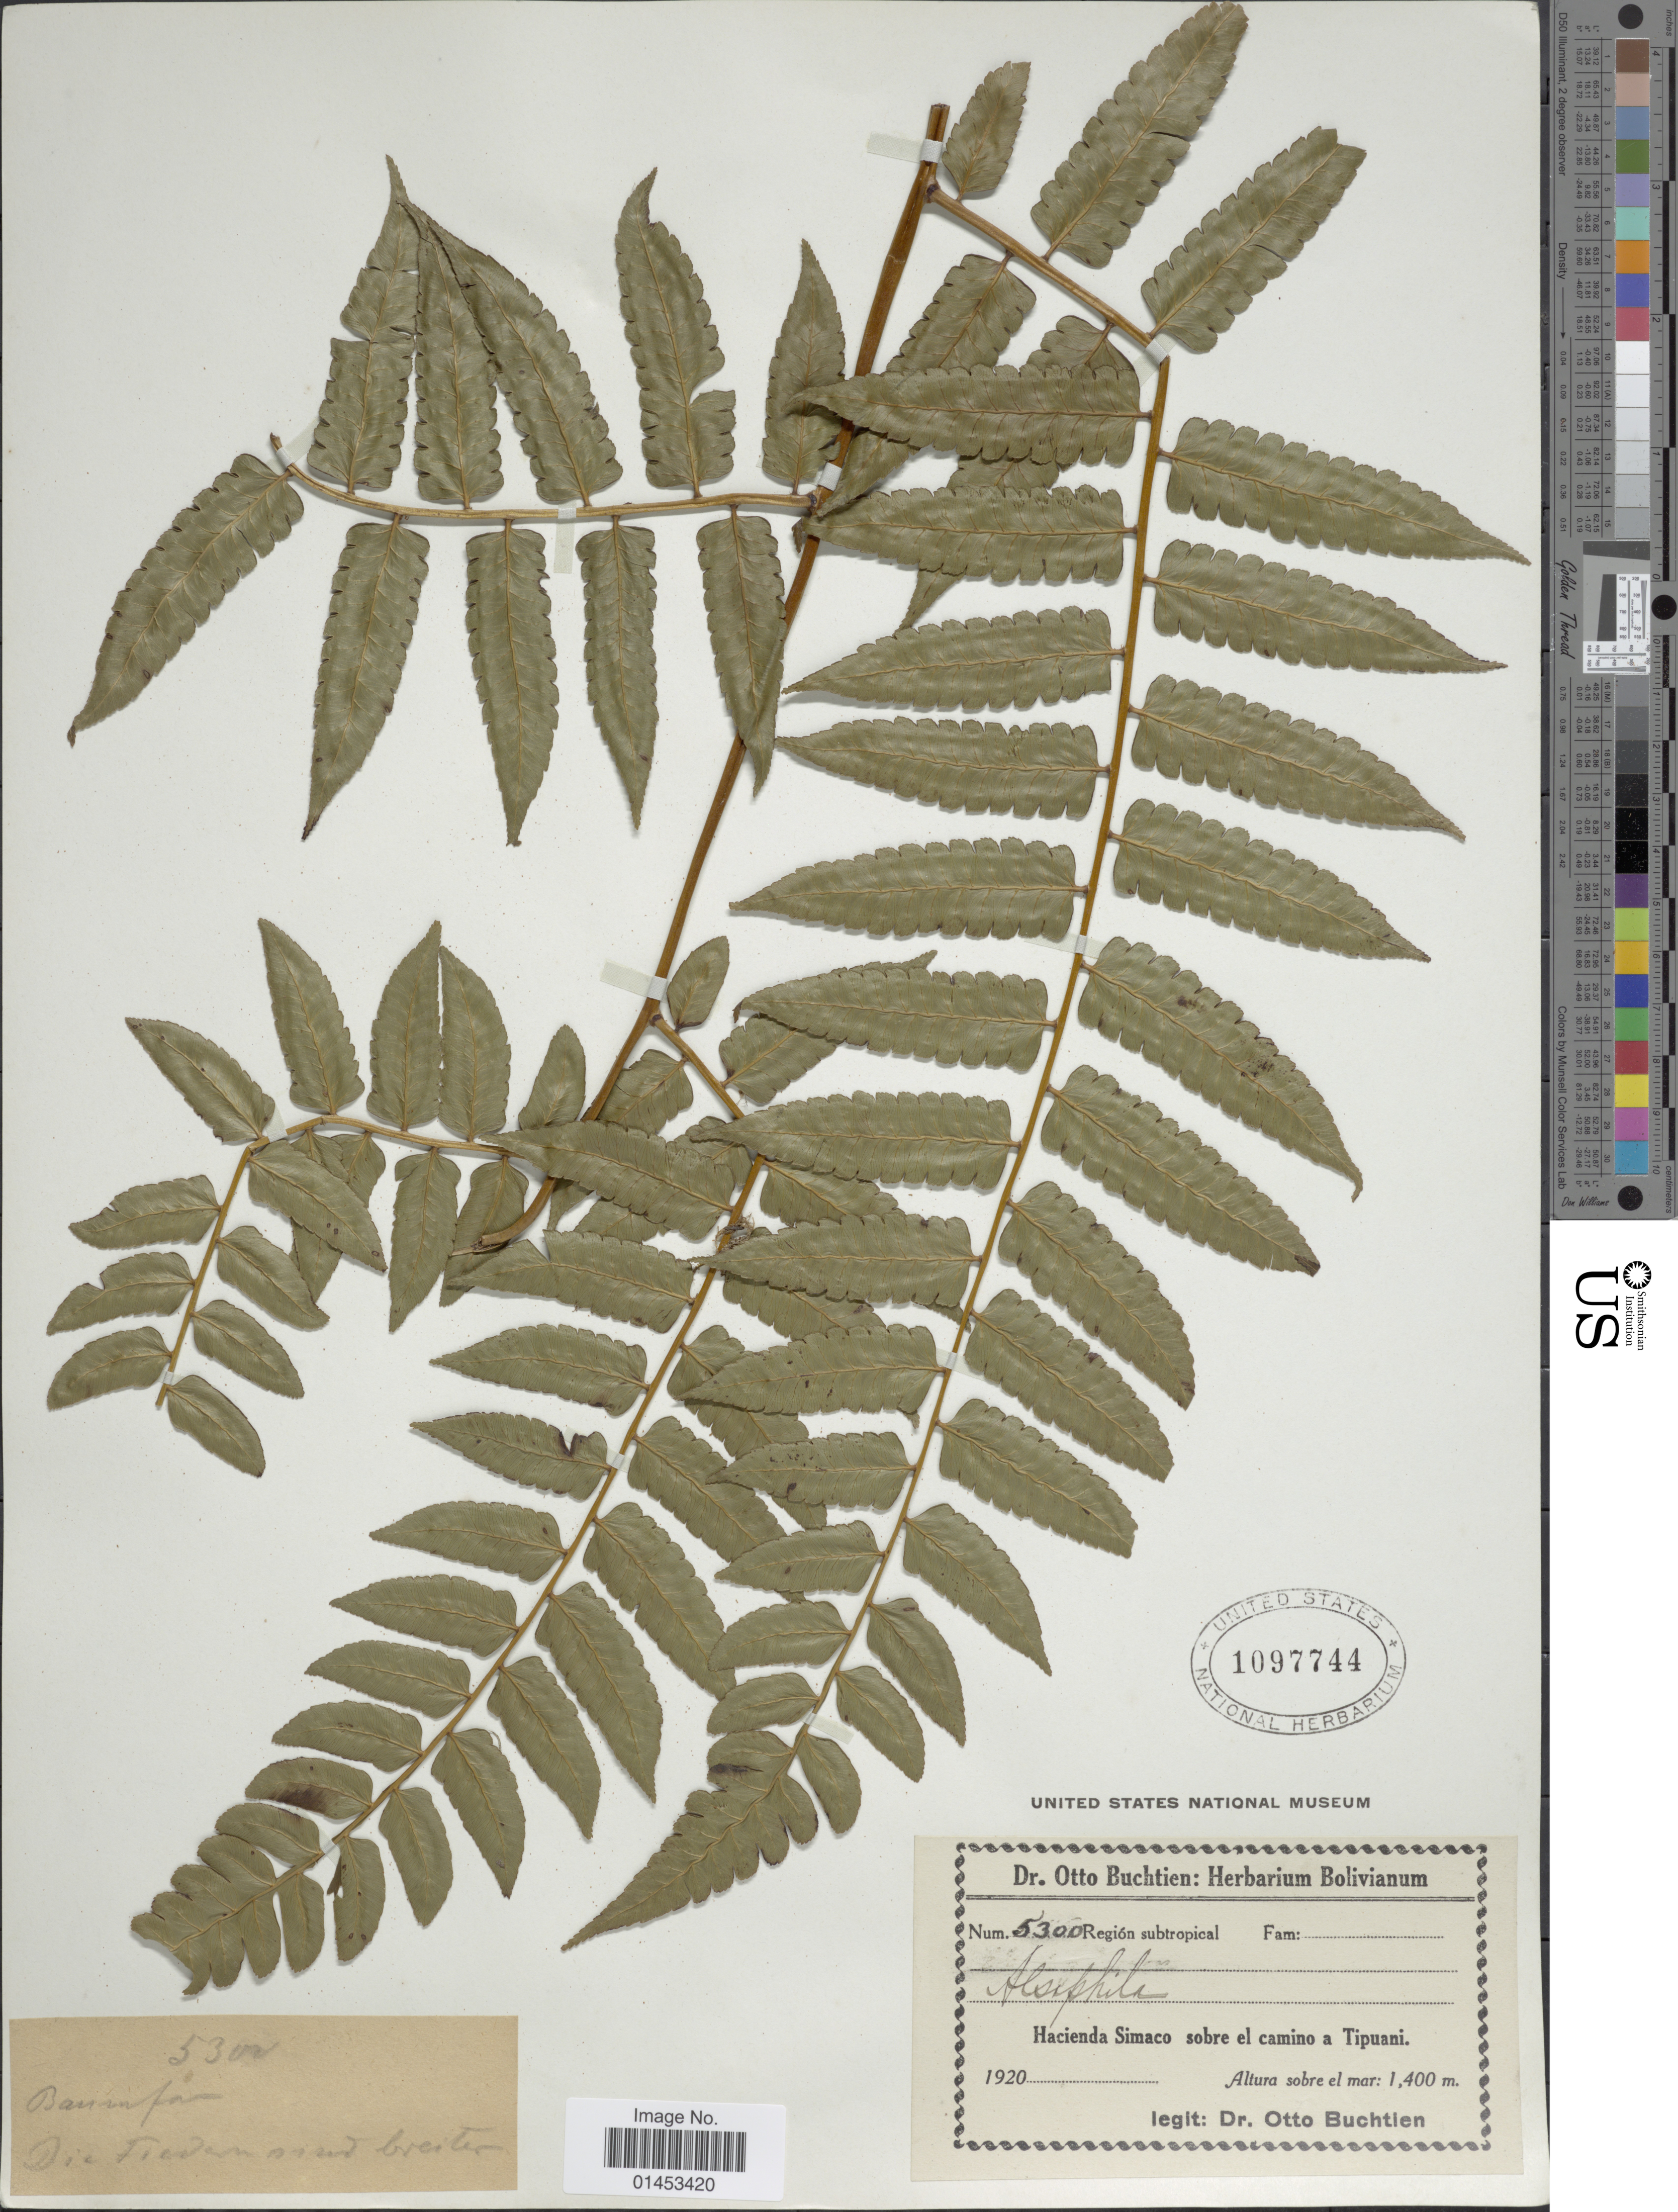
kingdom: Plantae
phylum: Tracheophyta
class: Polypodiopsida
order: Cyatheales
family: Cyatheaceae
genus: Cyathea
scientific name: Cyathea sp.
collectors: O. Buchtien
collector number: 5300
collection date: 1920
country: Bolivia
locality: Region subtropical, Hacienda Simaco sobre el camino a Tipuani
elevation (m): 1400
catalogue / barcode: US 1097744